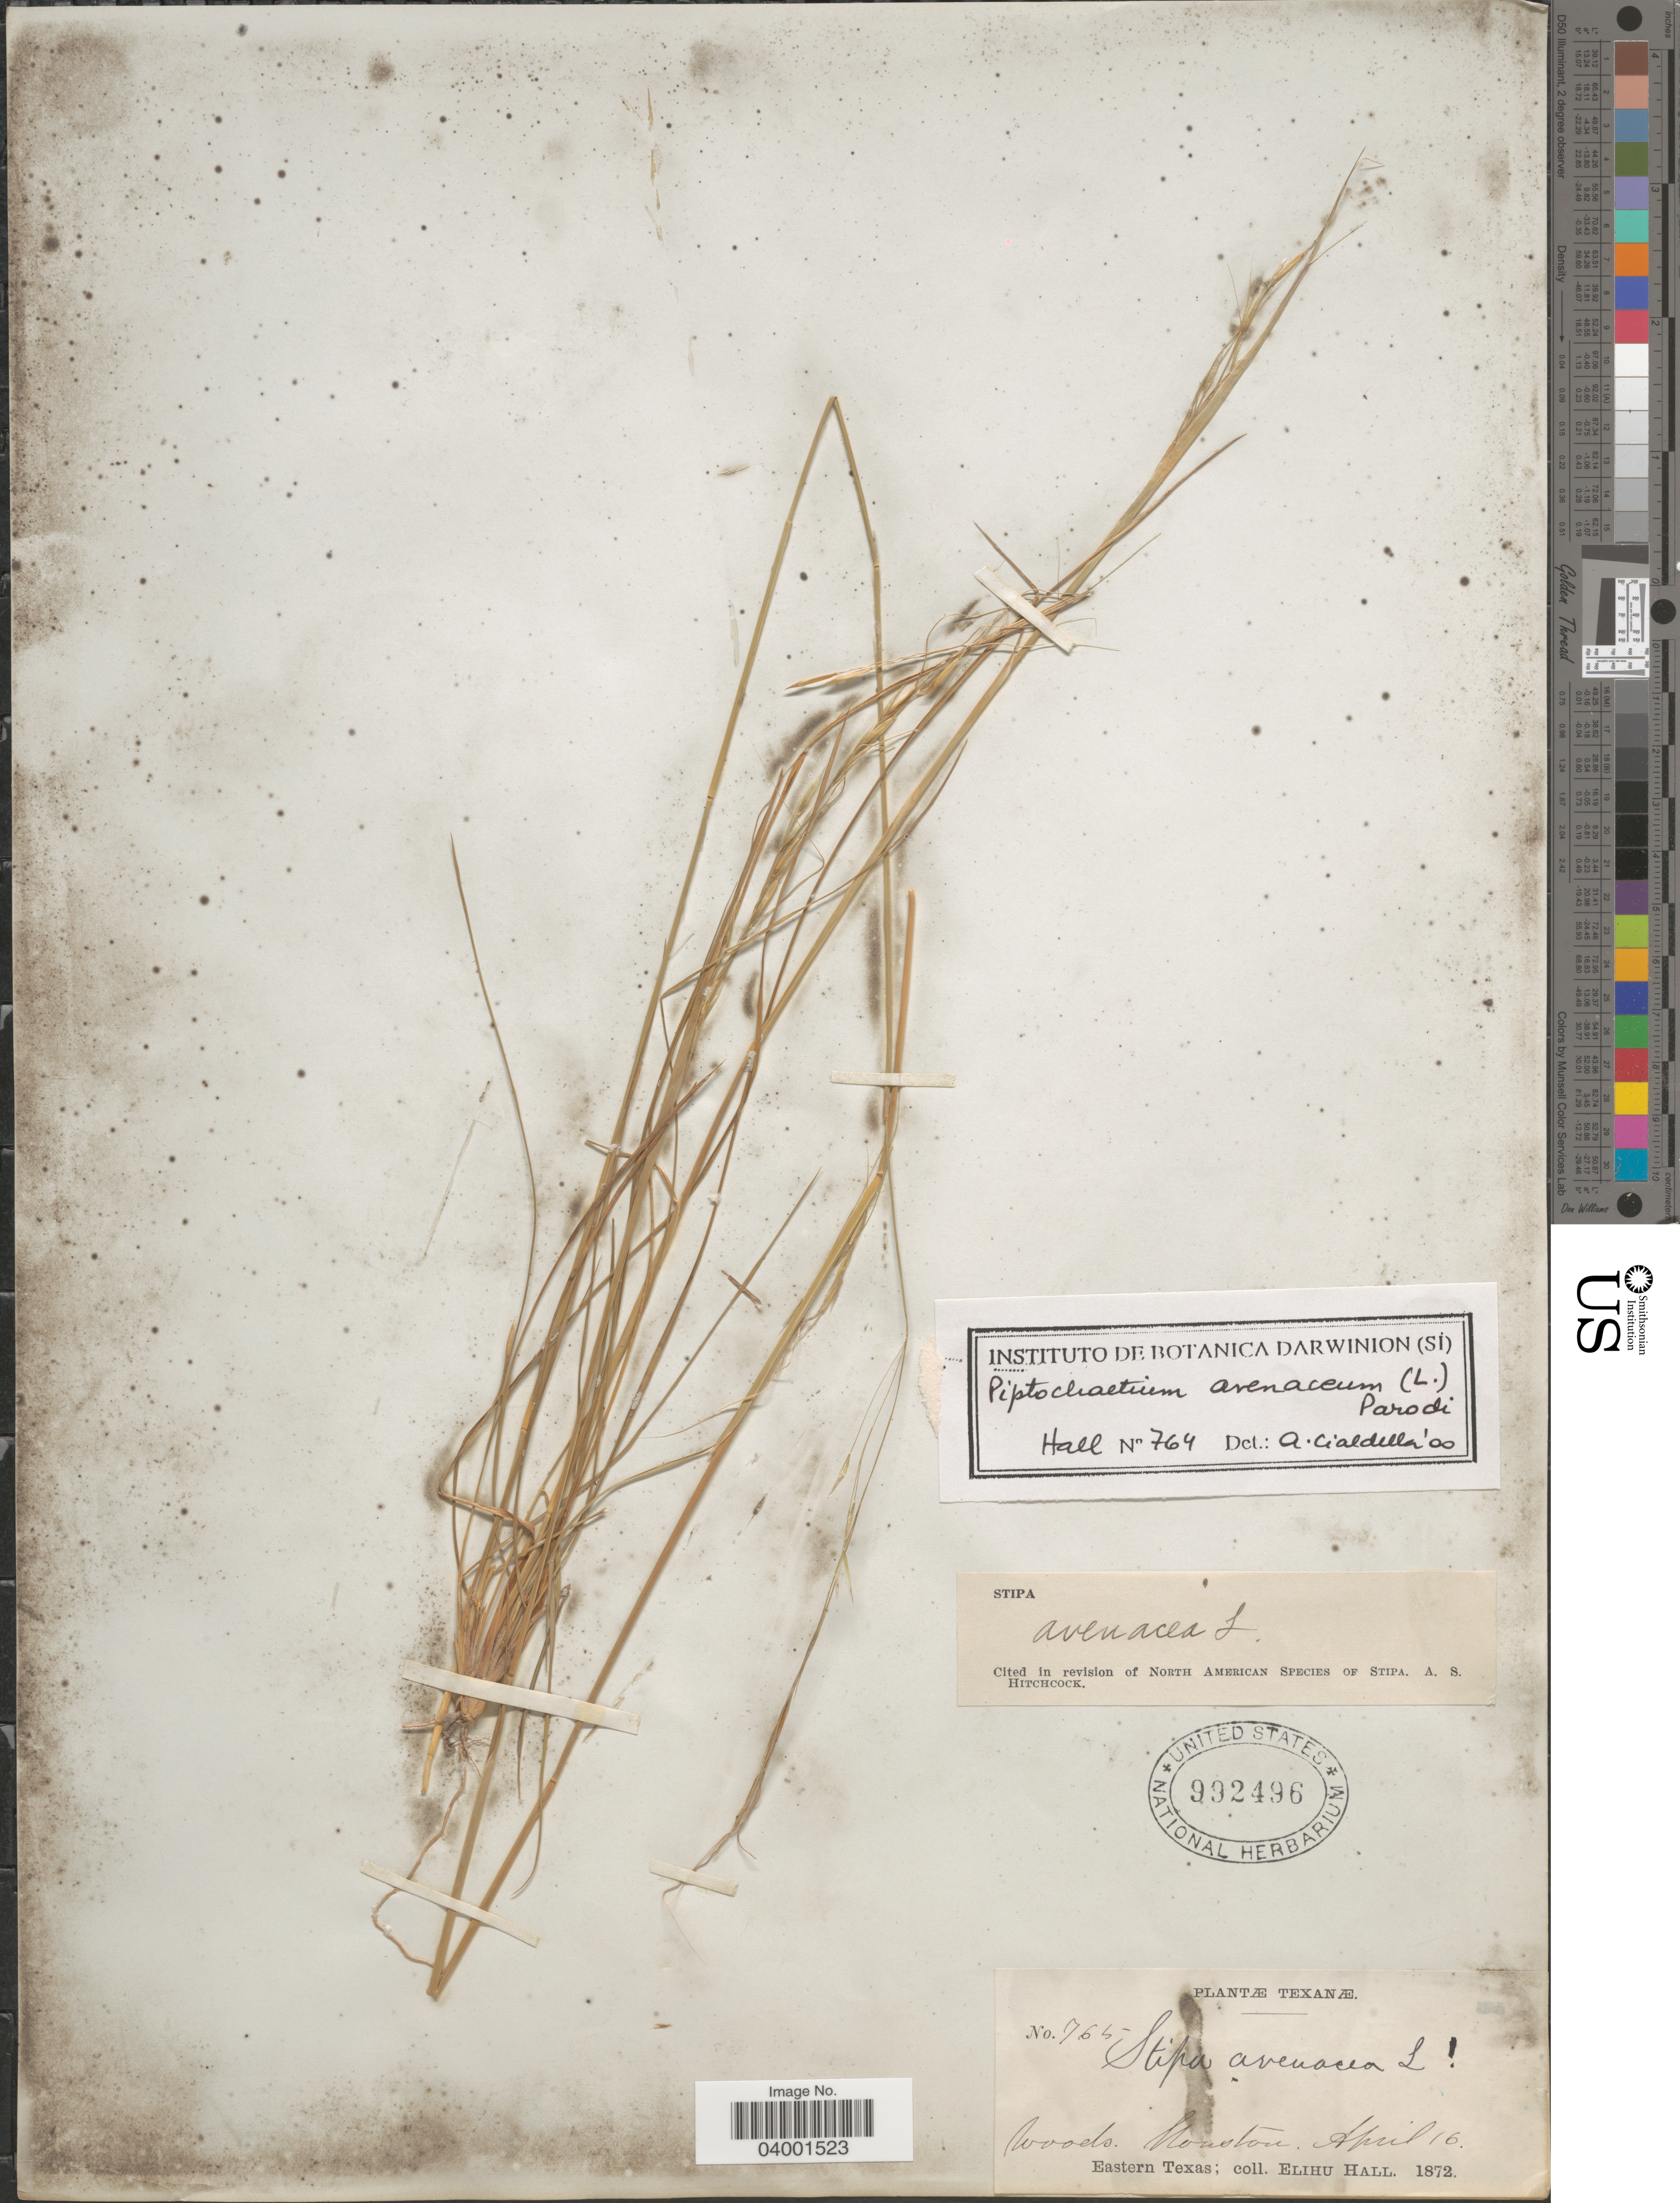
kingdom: Plantae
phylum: Tracheophyta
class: Liliopsida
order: Poales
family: Poaceae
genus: Piptochaetium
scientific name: Piptochaetium avenaceum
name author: (L.) Parodi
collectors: E. Hall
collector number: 765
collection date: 1872-04-16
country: United States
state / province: Texas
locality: Houston. Eastern Texas.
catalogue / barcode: US 992496